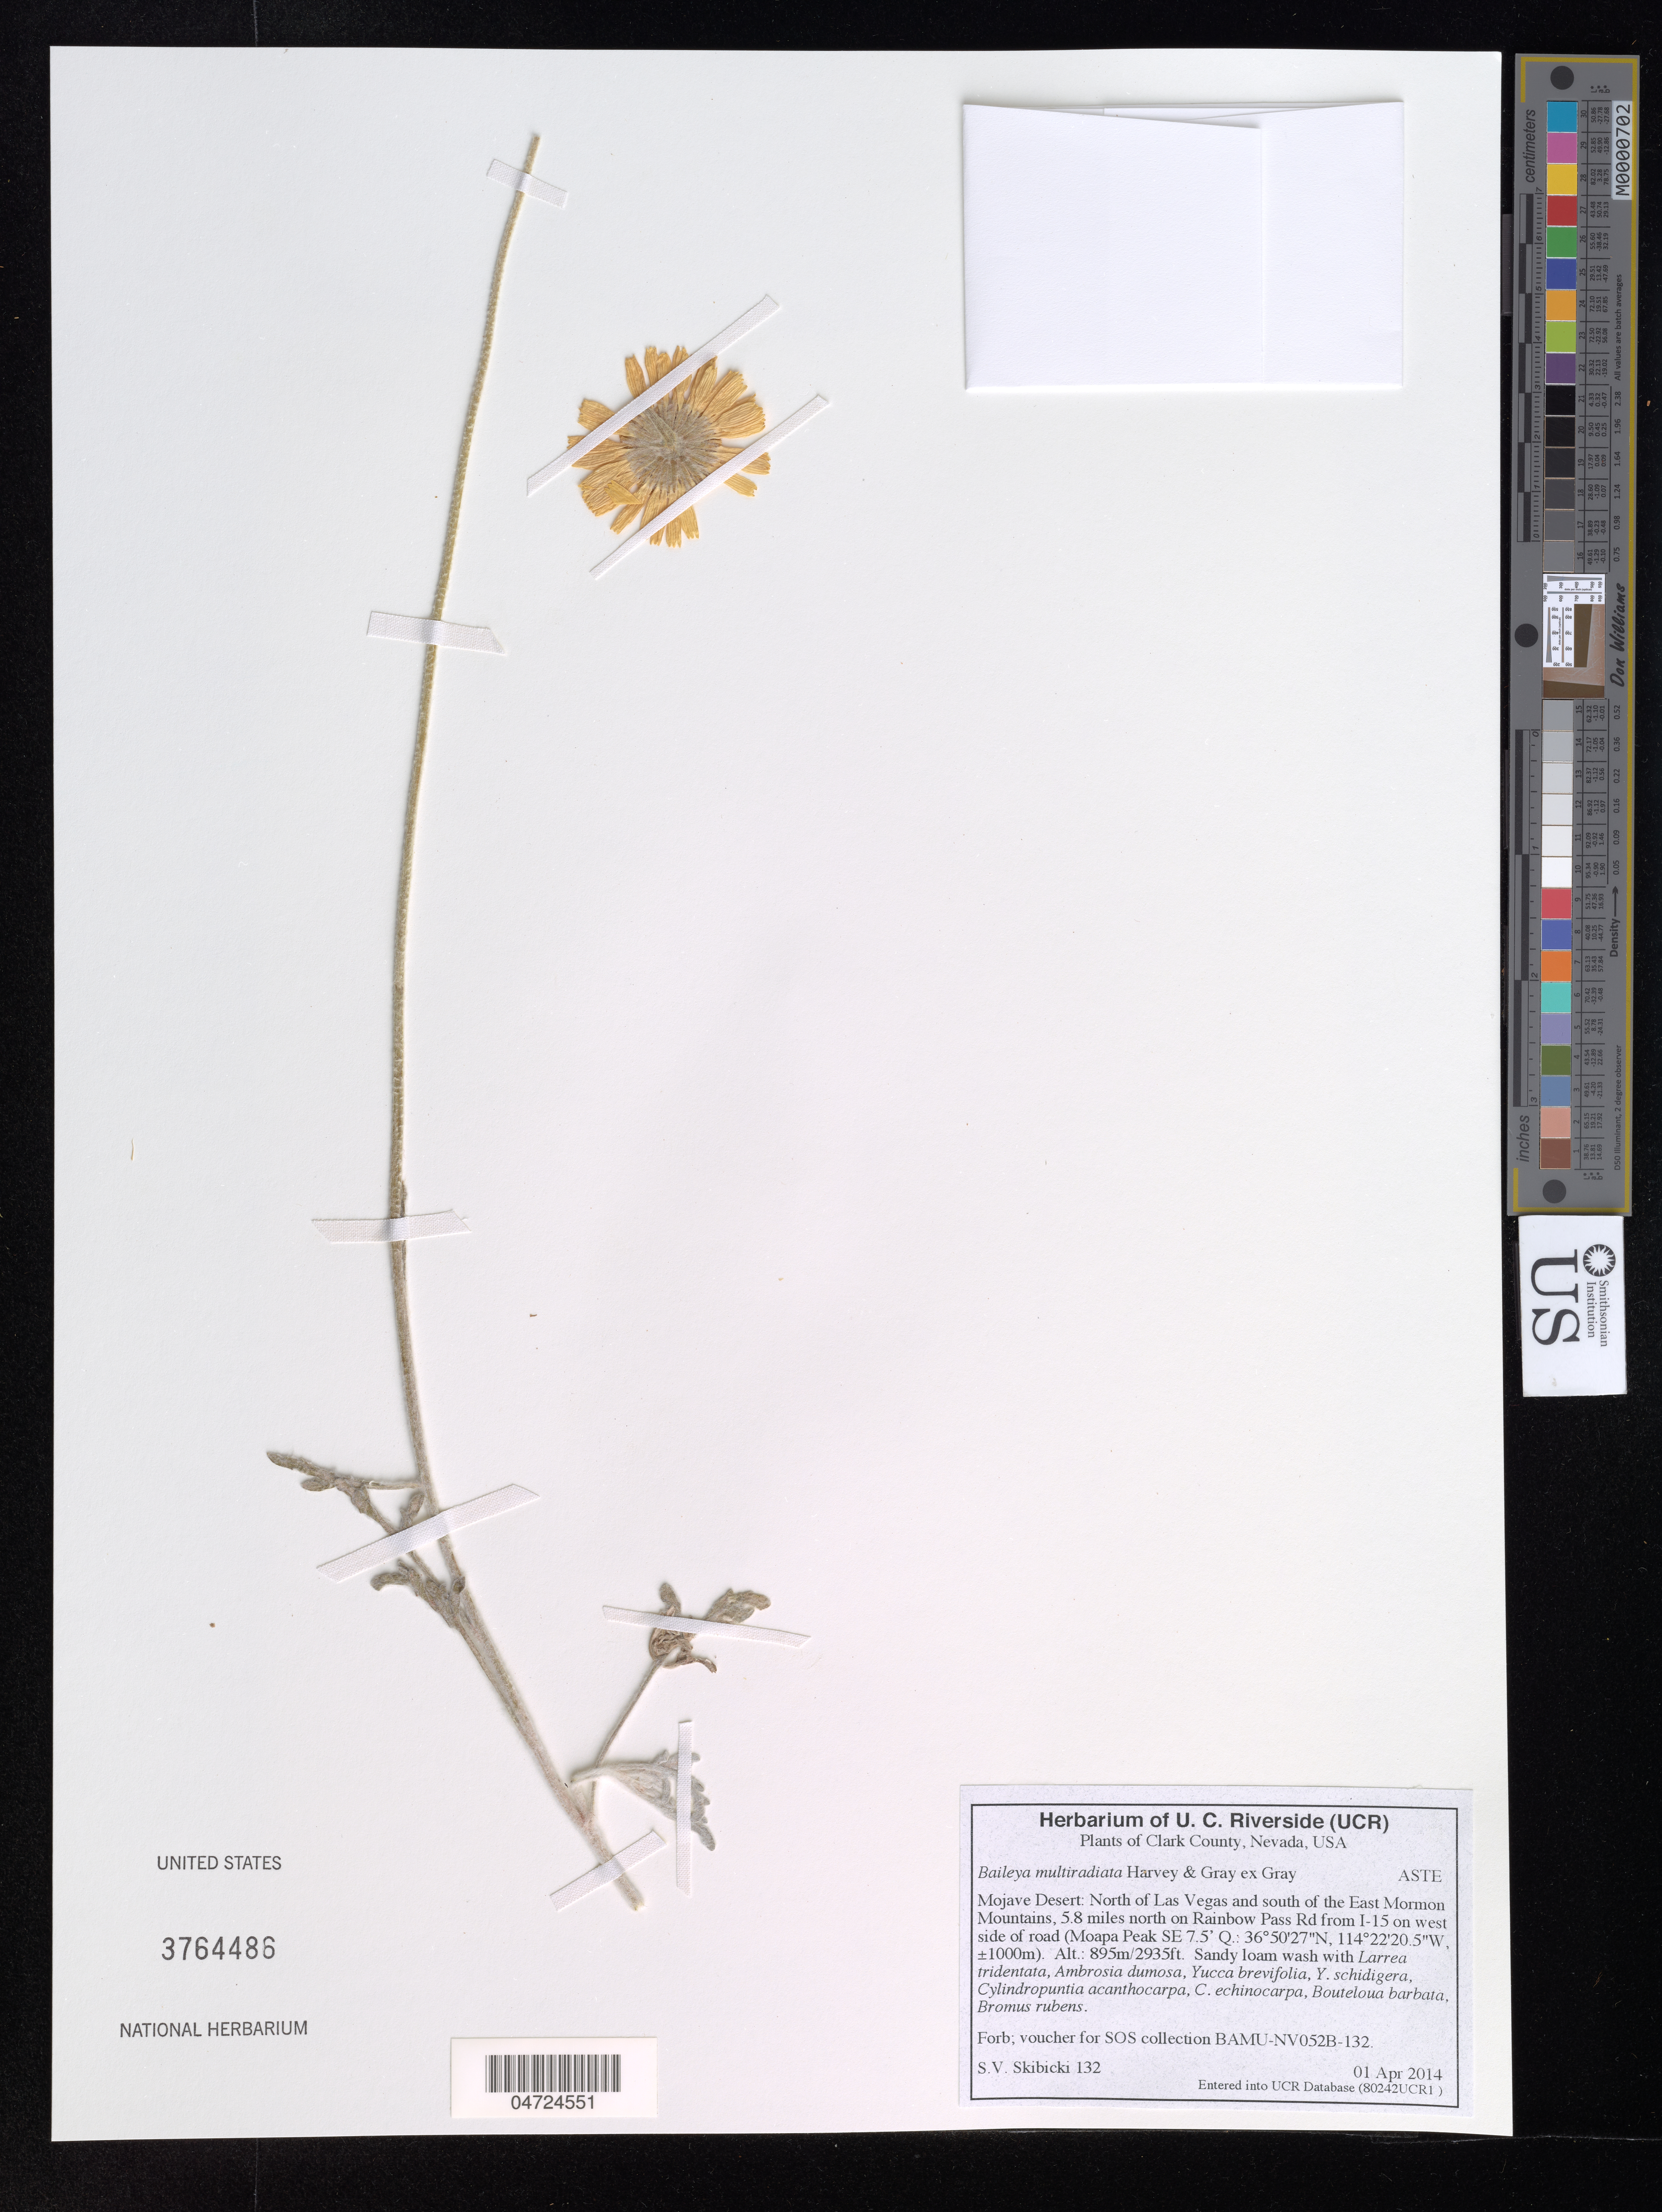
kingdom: Plantae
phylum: Tracheophyta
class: Magnoliopsida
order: Asterales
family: Asteraceae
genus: Baileya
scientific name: Baileya multiradiata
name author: Harv. & A. Gray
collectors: S. Skibicki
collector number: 132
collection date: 2014-04-01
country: United States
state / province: Nevada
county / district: Clark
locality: Clark County. Mojave Desert: North of Las Vegas and south of the East Mormon Mountains, 5.8 miles north on Rainbow Pass Rd from I-15 on west side of road (Moapa Peak 7.5' Q.).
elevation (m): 895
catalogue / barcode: US 3764486